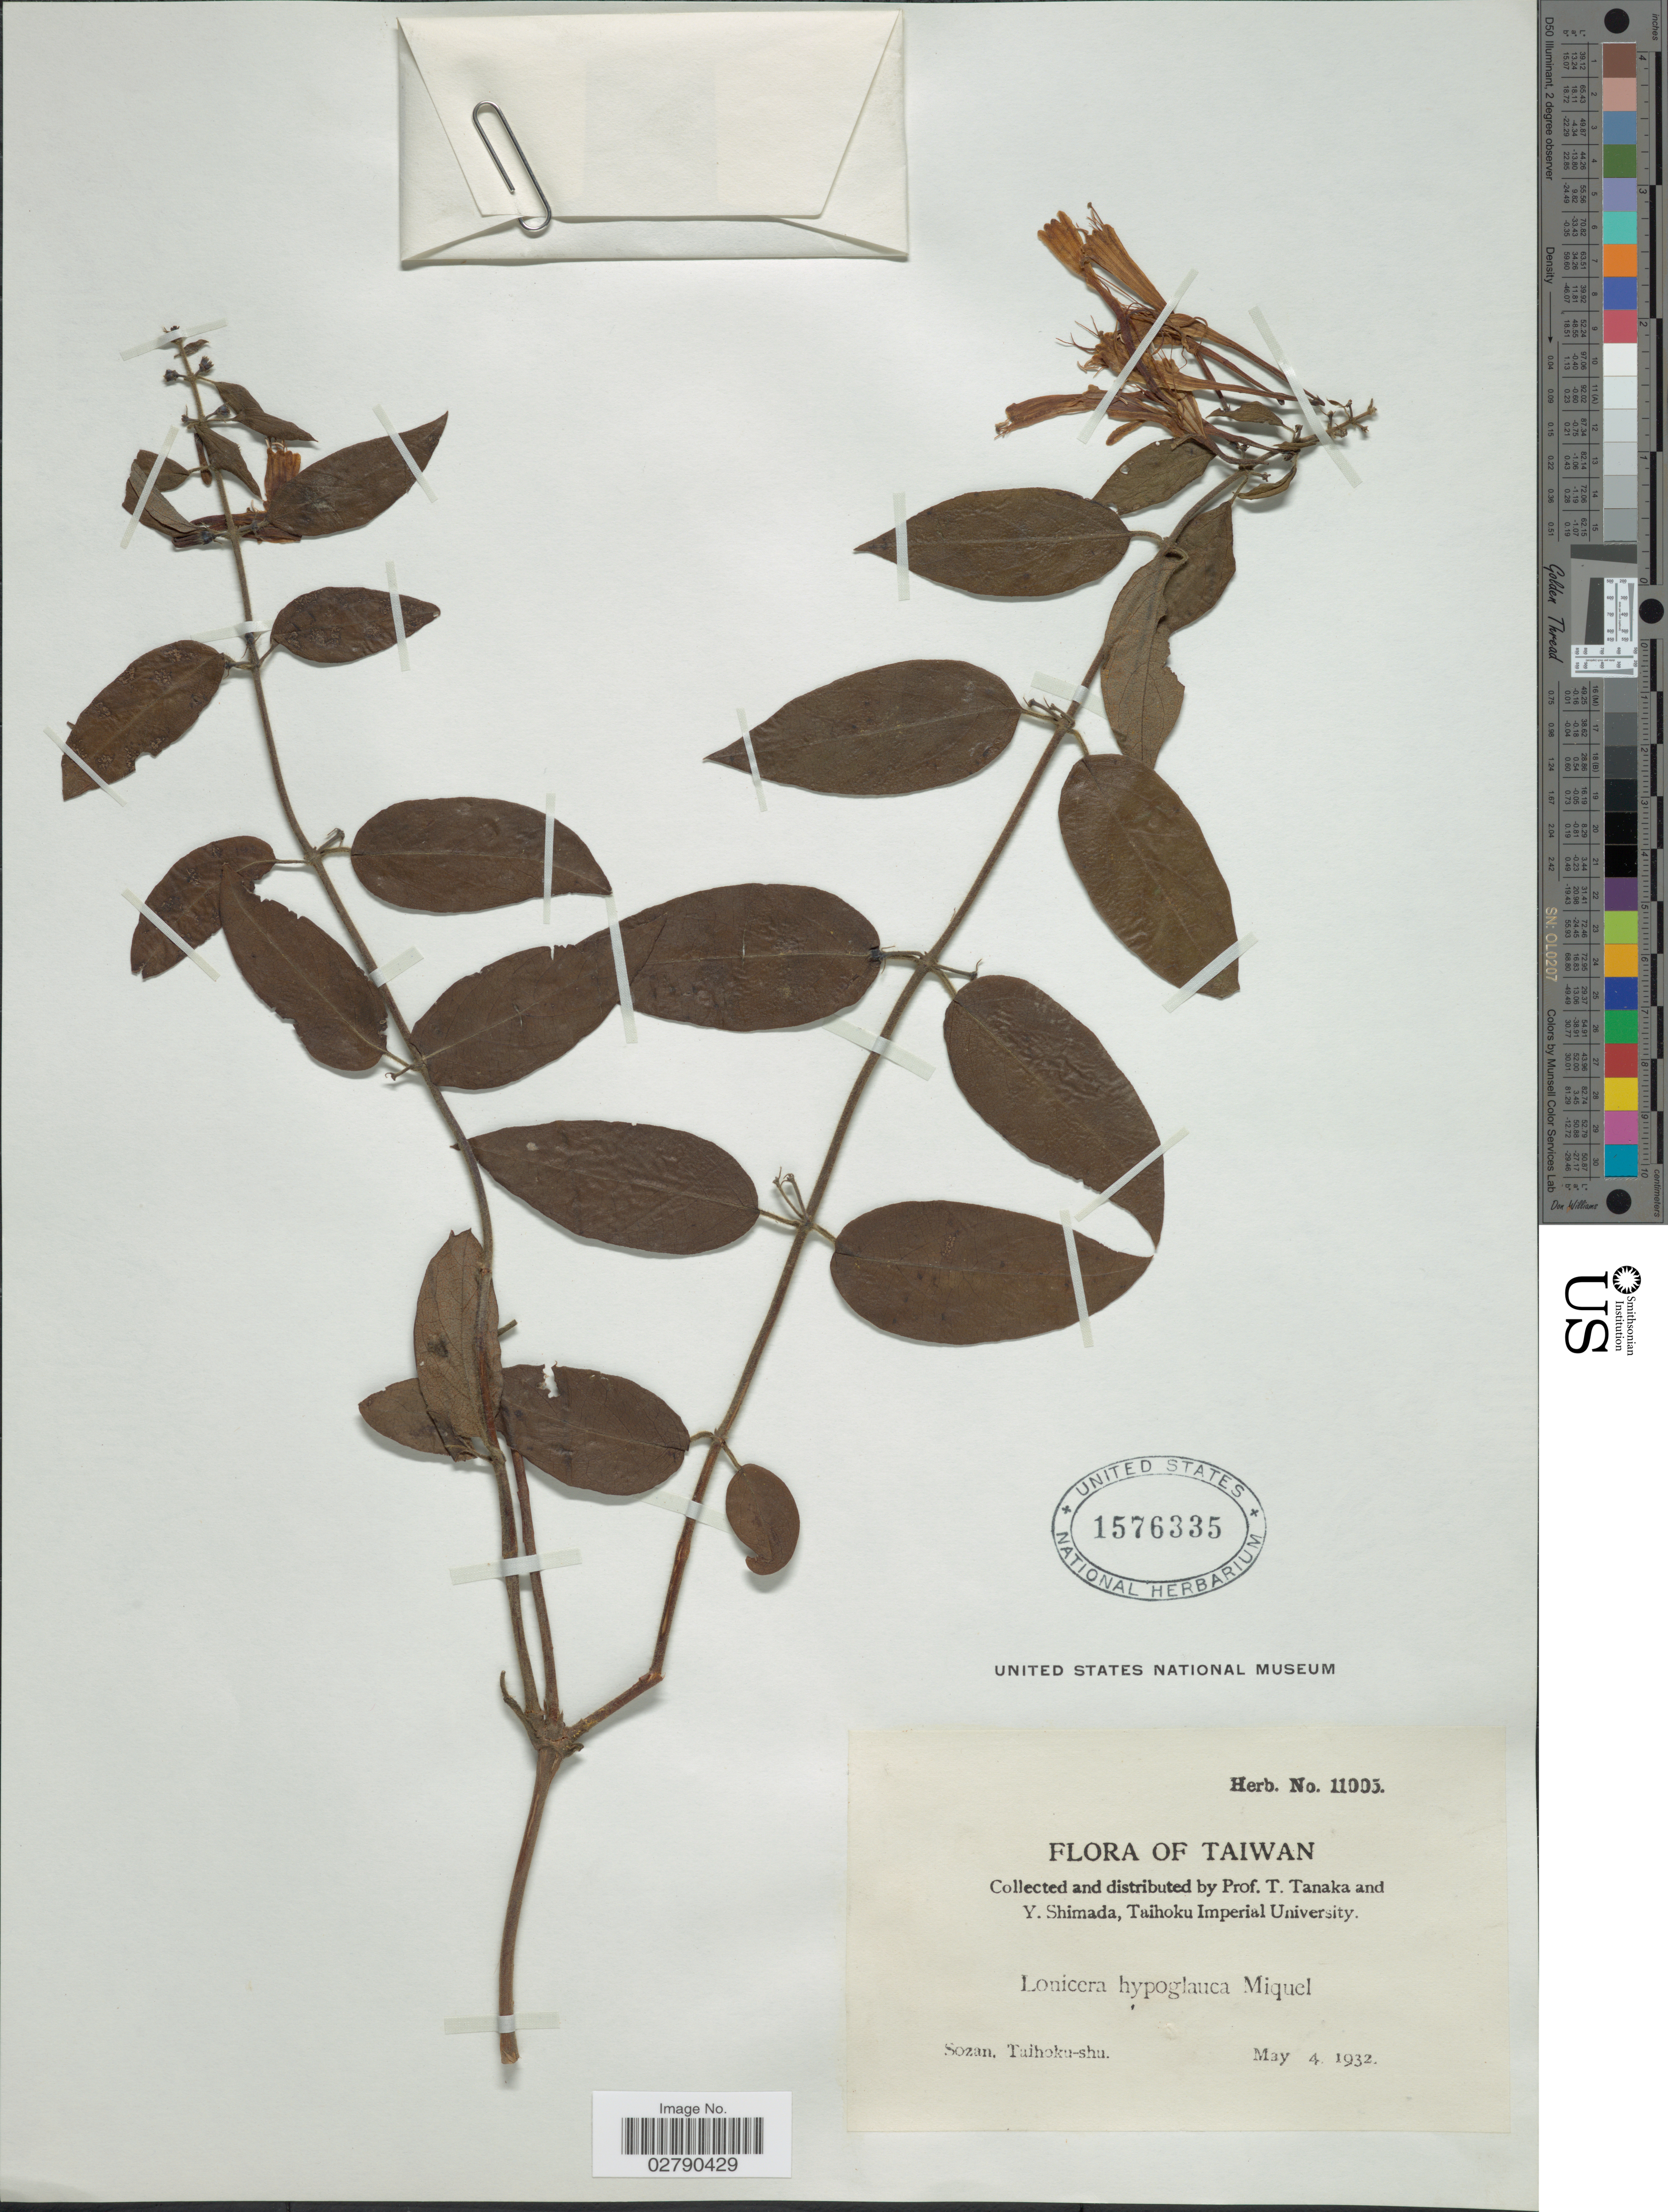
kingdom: Plantae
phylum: Tracheophyta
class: Magnoliopsida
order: Dipsacales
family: Caprifoliaceae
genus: Lonicera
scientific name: Lonicera affinis var. hypoglauca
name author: (Miq.) Rehder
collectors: T. Tanaka & Y. Shimada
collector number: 11005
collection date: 1932-05-04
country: Taiwan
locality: Sozan. Taihoku-shu.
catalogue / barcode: US 1576335